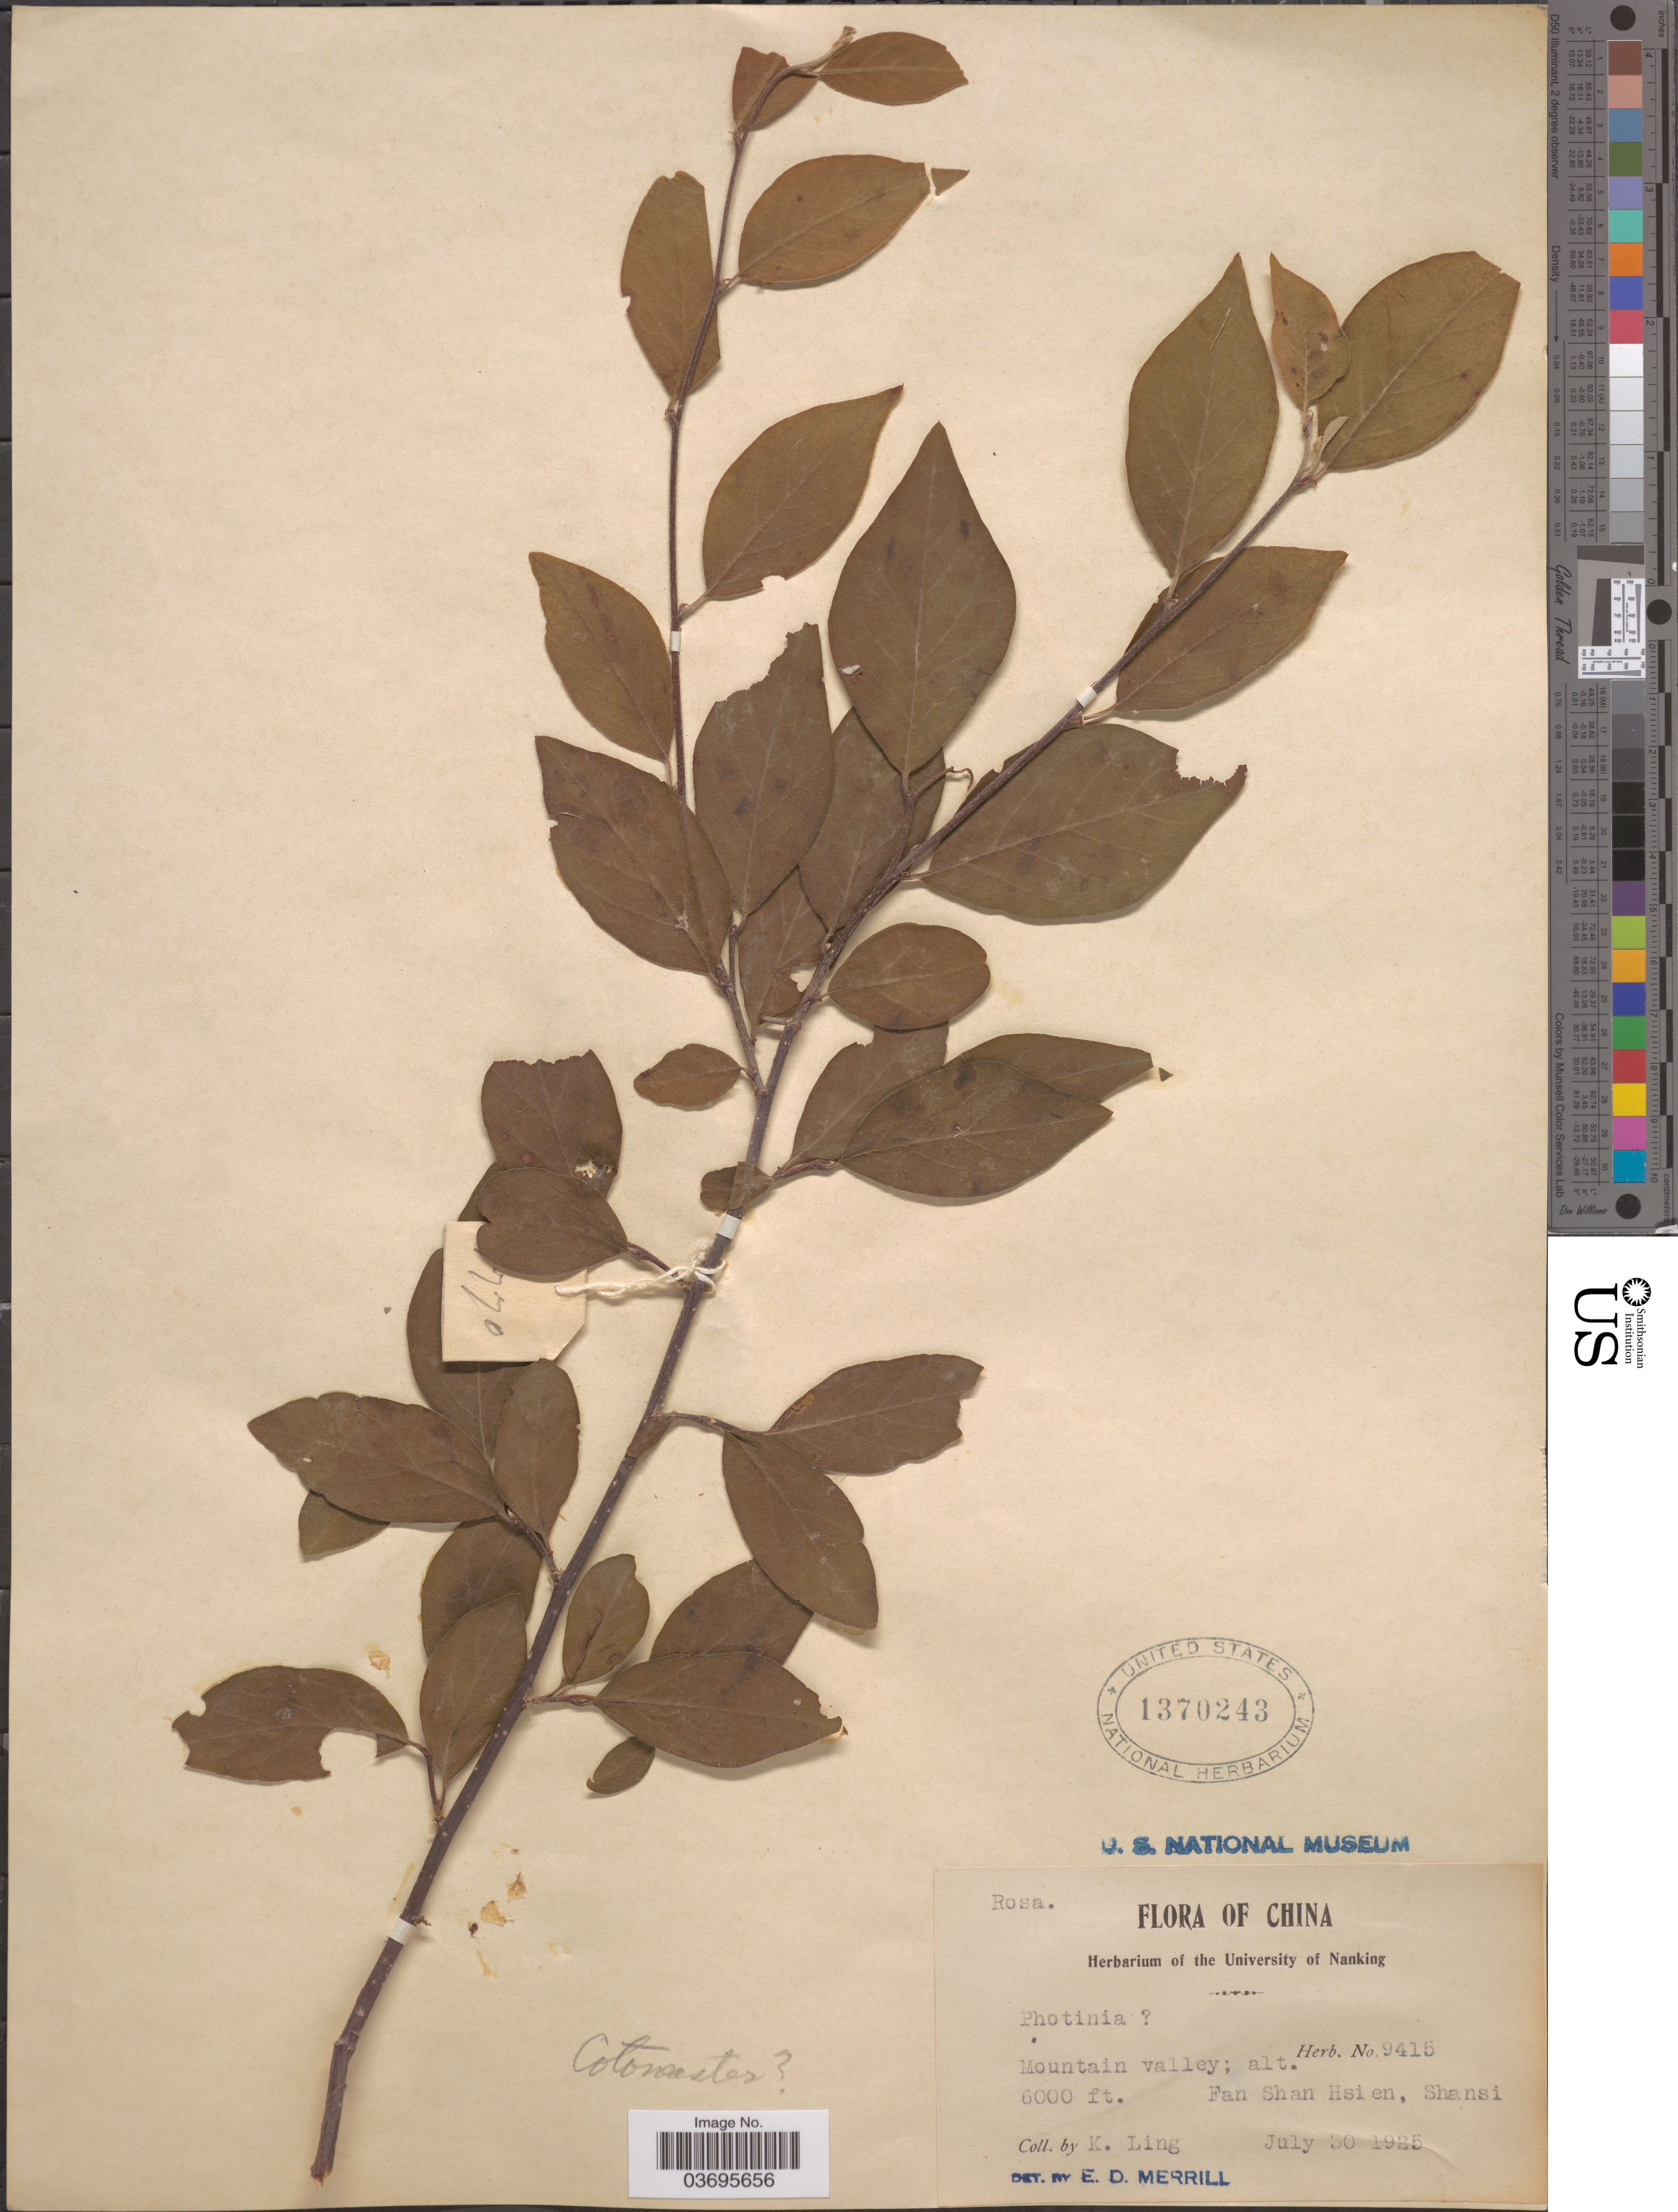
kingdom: Plantae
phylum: Tracheophyta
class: Magnoliopsida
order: Rosales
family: Rosaceae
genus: Cotoneaster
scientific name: Cotoneaster sp.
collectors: K. Ling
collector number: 9415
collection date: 1925-07-30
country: China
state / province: Shanxi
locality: Mountain valley; Fan Shan Hsien, Shansi.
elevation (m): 1829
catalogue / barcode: US 1370243